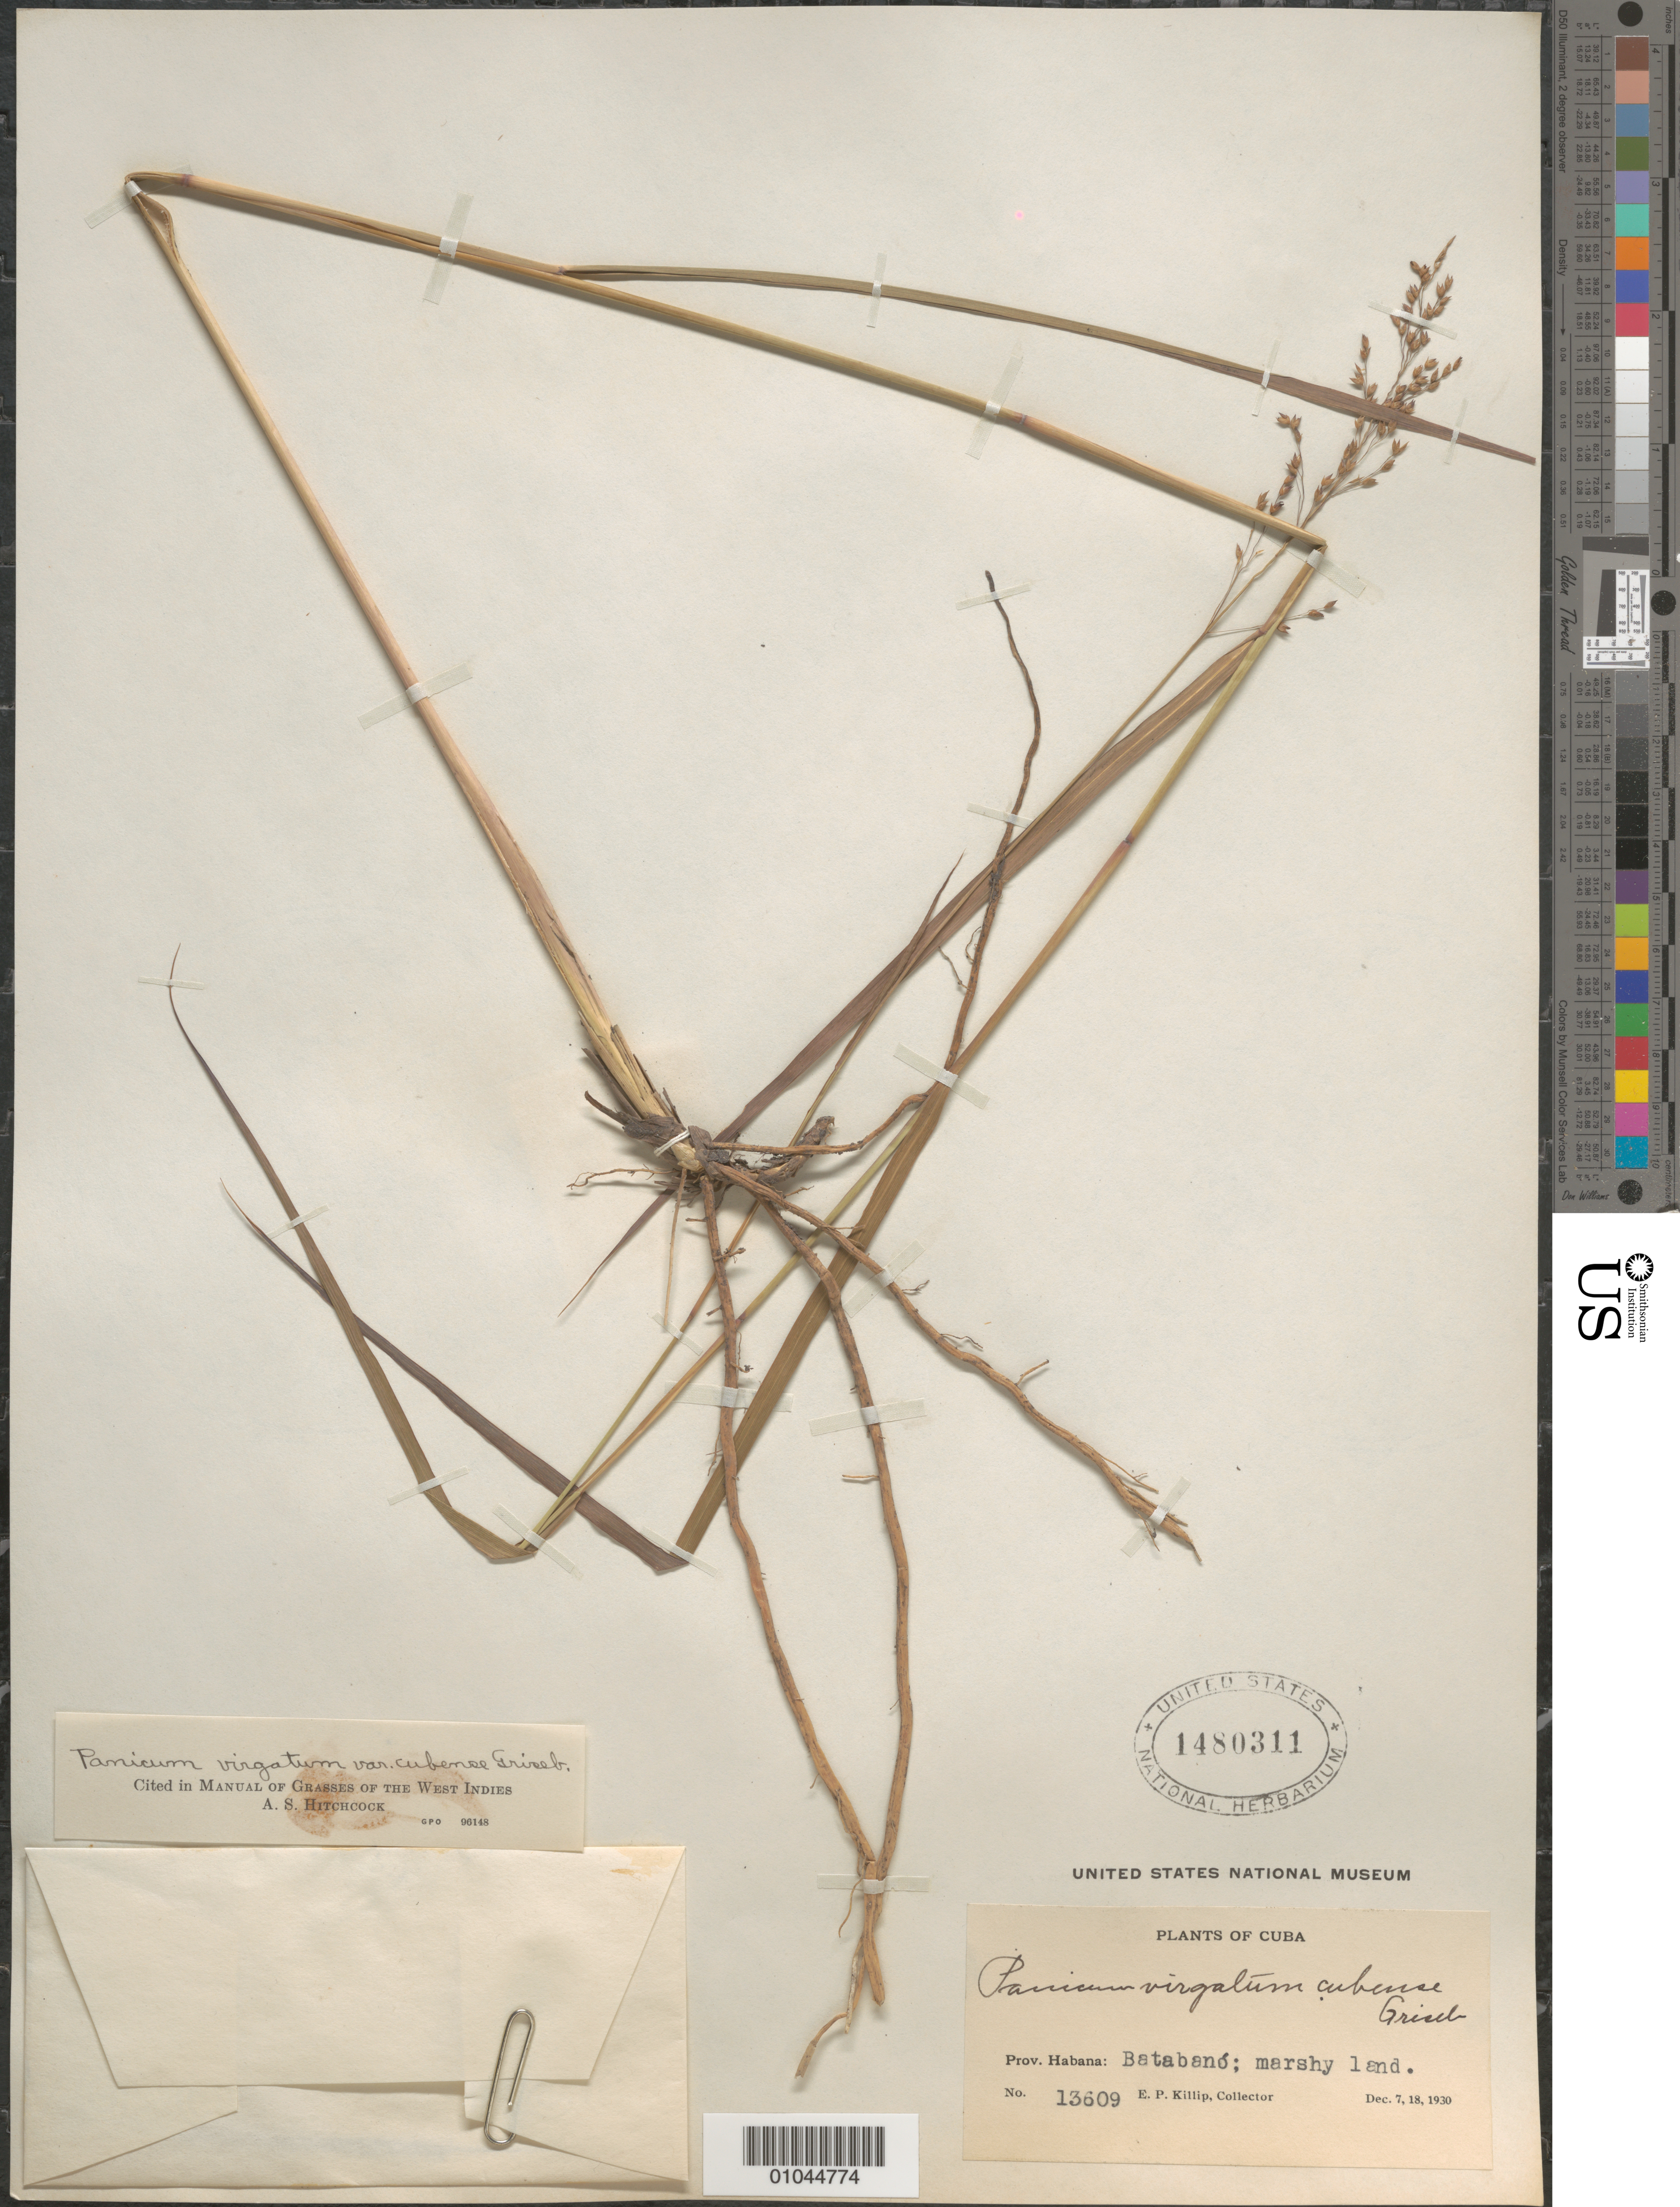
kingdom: Plantae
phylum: Tracheophyta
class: Liliopsida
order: Poales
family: Poaceae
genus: Panicum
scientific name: Panicum virgatum var. cubense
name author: Griseb.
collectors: E. P. Killip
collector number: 13609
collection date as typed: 07 Dec 1930 and 18 Dec 1930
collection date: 1930-12-07,1930-12-18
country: Cuba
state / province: La Habana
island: Cuba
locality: Batanbano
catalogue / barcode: US 1480311